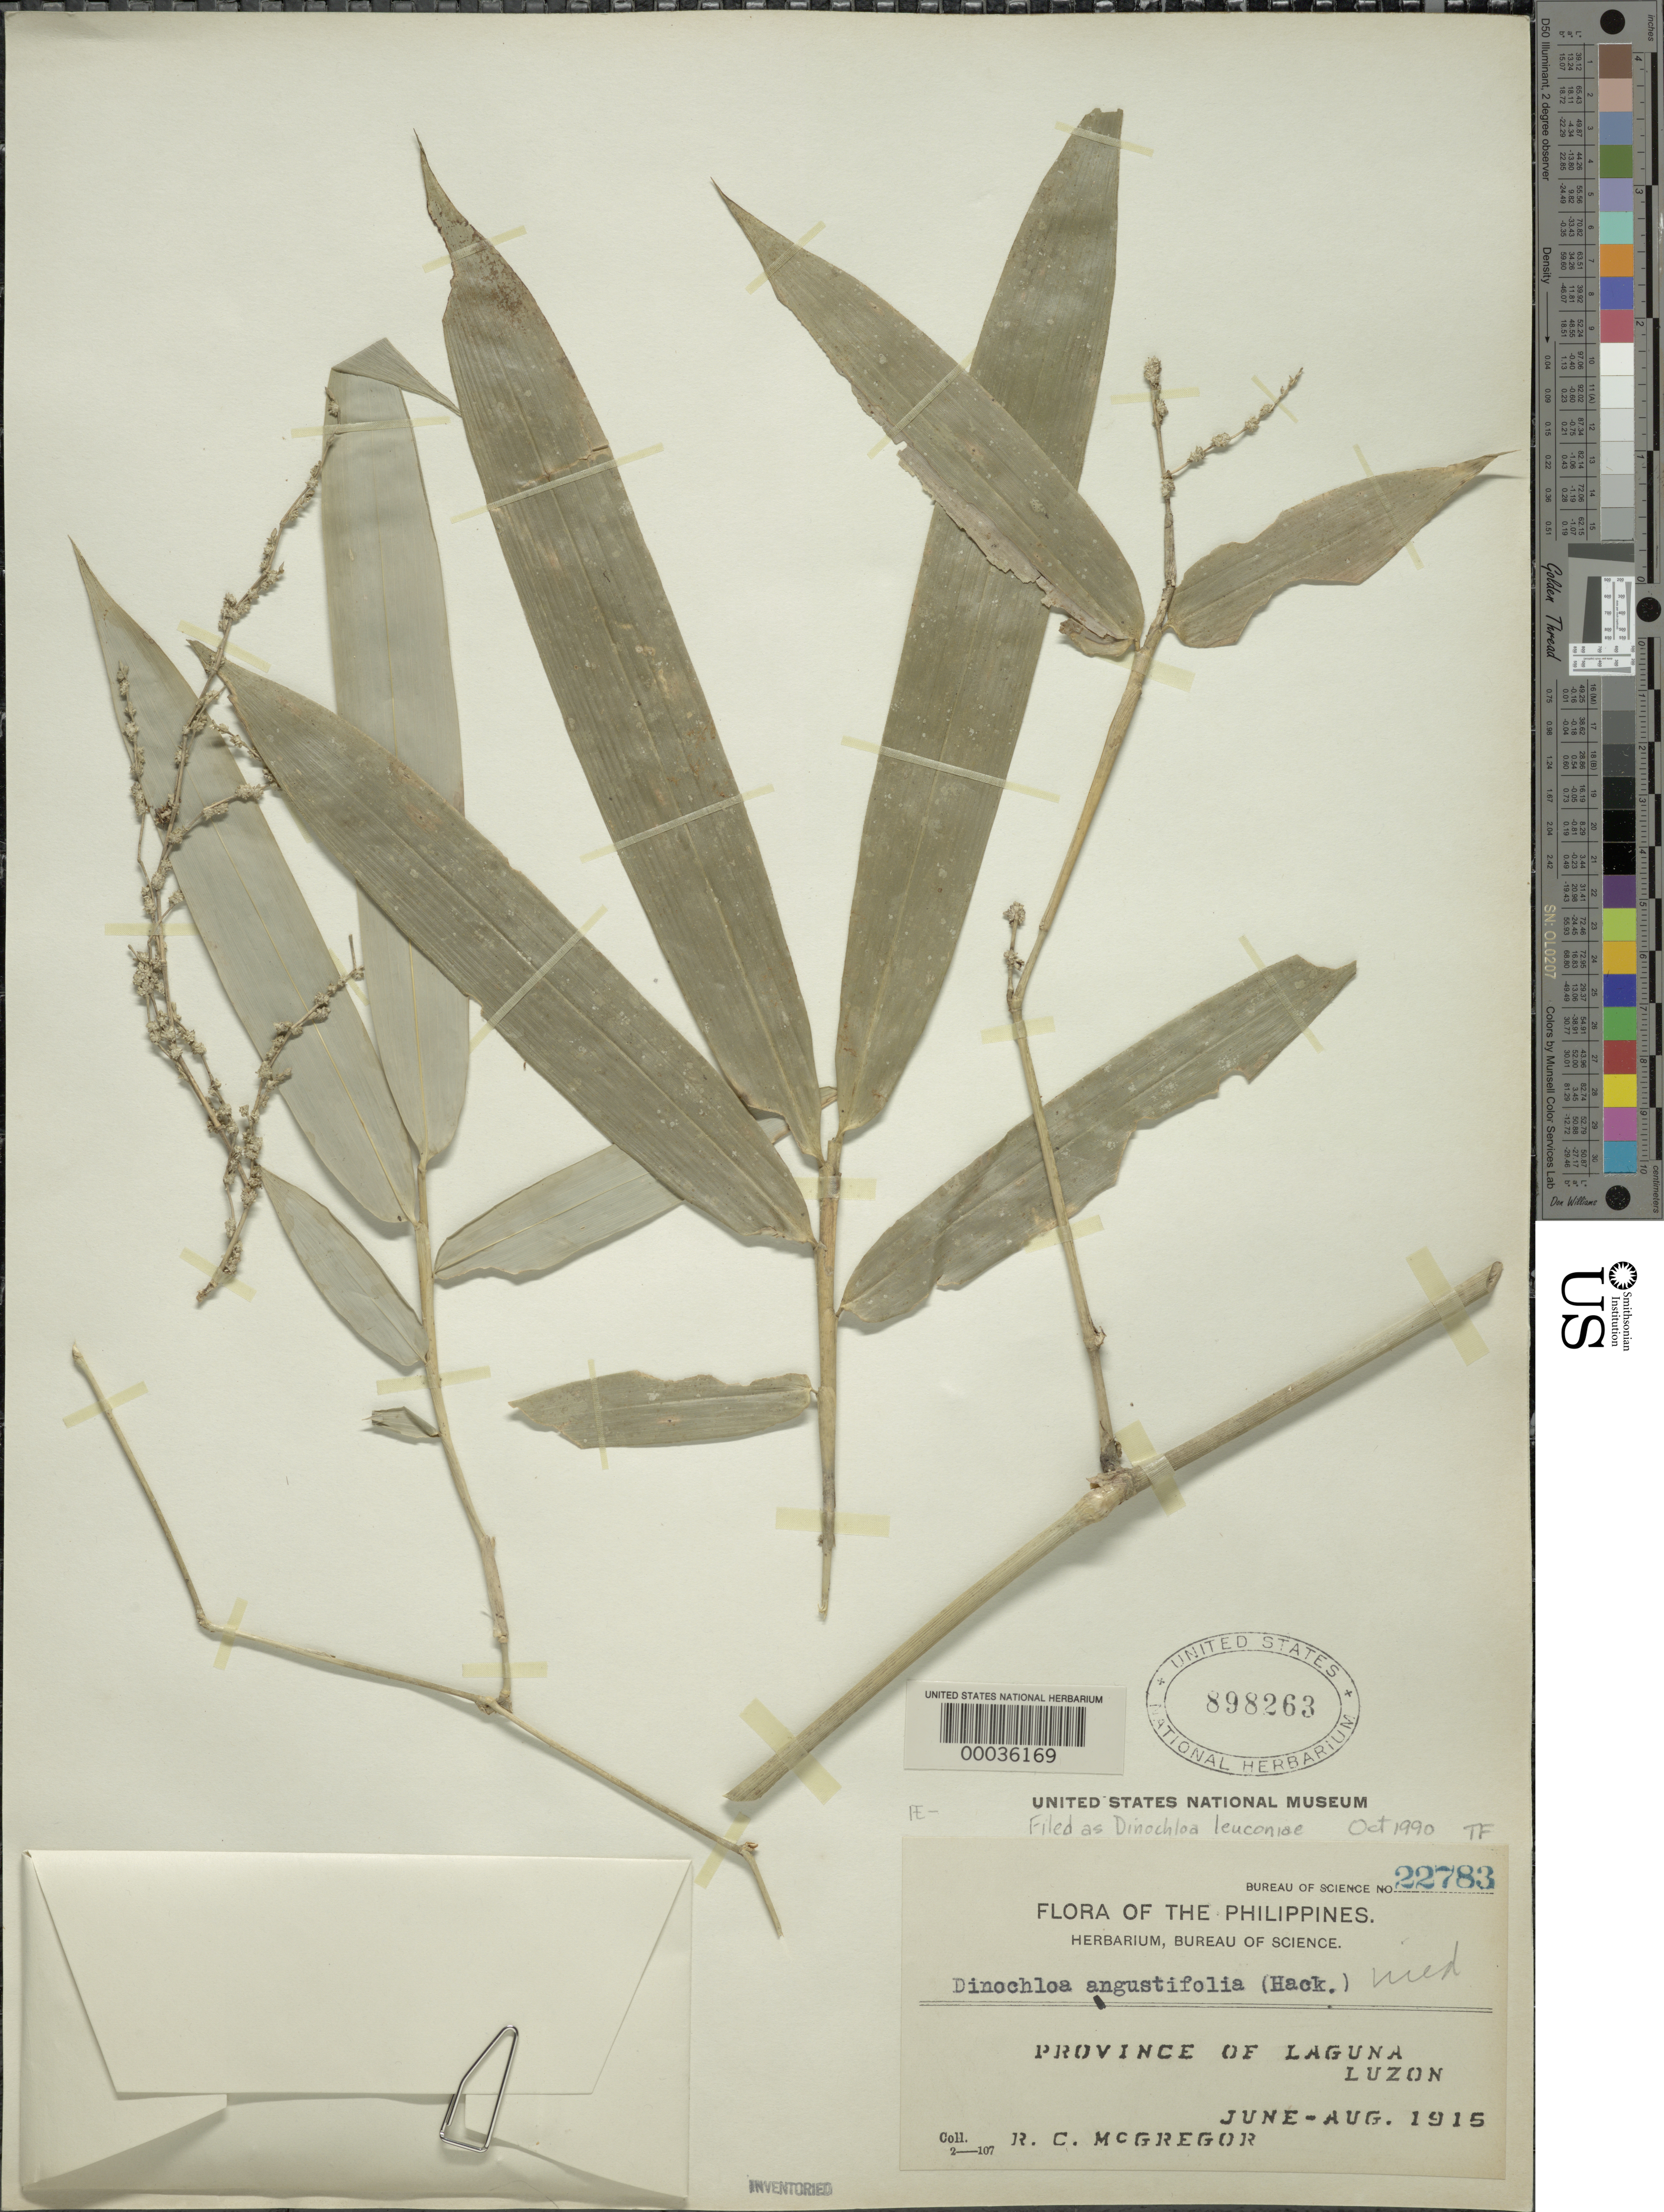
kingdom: Plantae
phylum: Tracheophyta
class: Liliopsida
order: Poales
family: Poaceae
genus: Dinochloa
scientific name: Dinochloa luconiae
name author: (Munro) Merr.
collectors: R. C. McGregor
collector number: Pbs 22783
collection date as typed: Jun 1915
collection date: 1915-06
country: Philippines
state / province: Calabarzon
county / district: Laguna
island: Luzon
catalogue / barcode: US 898263